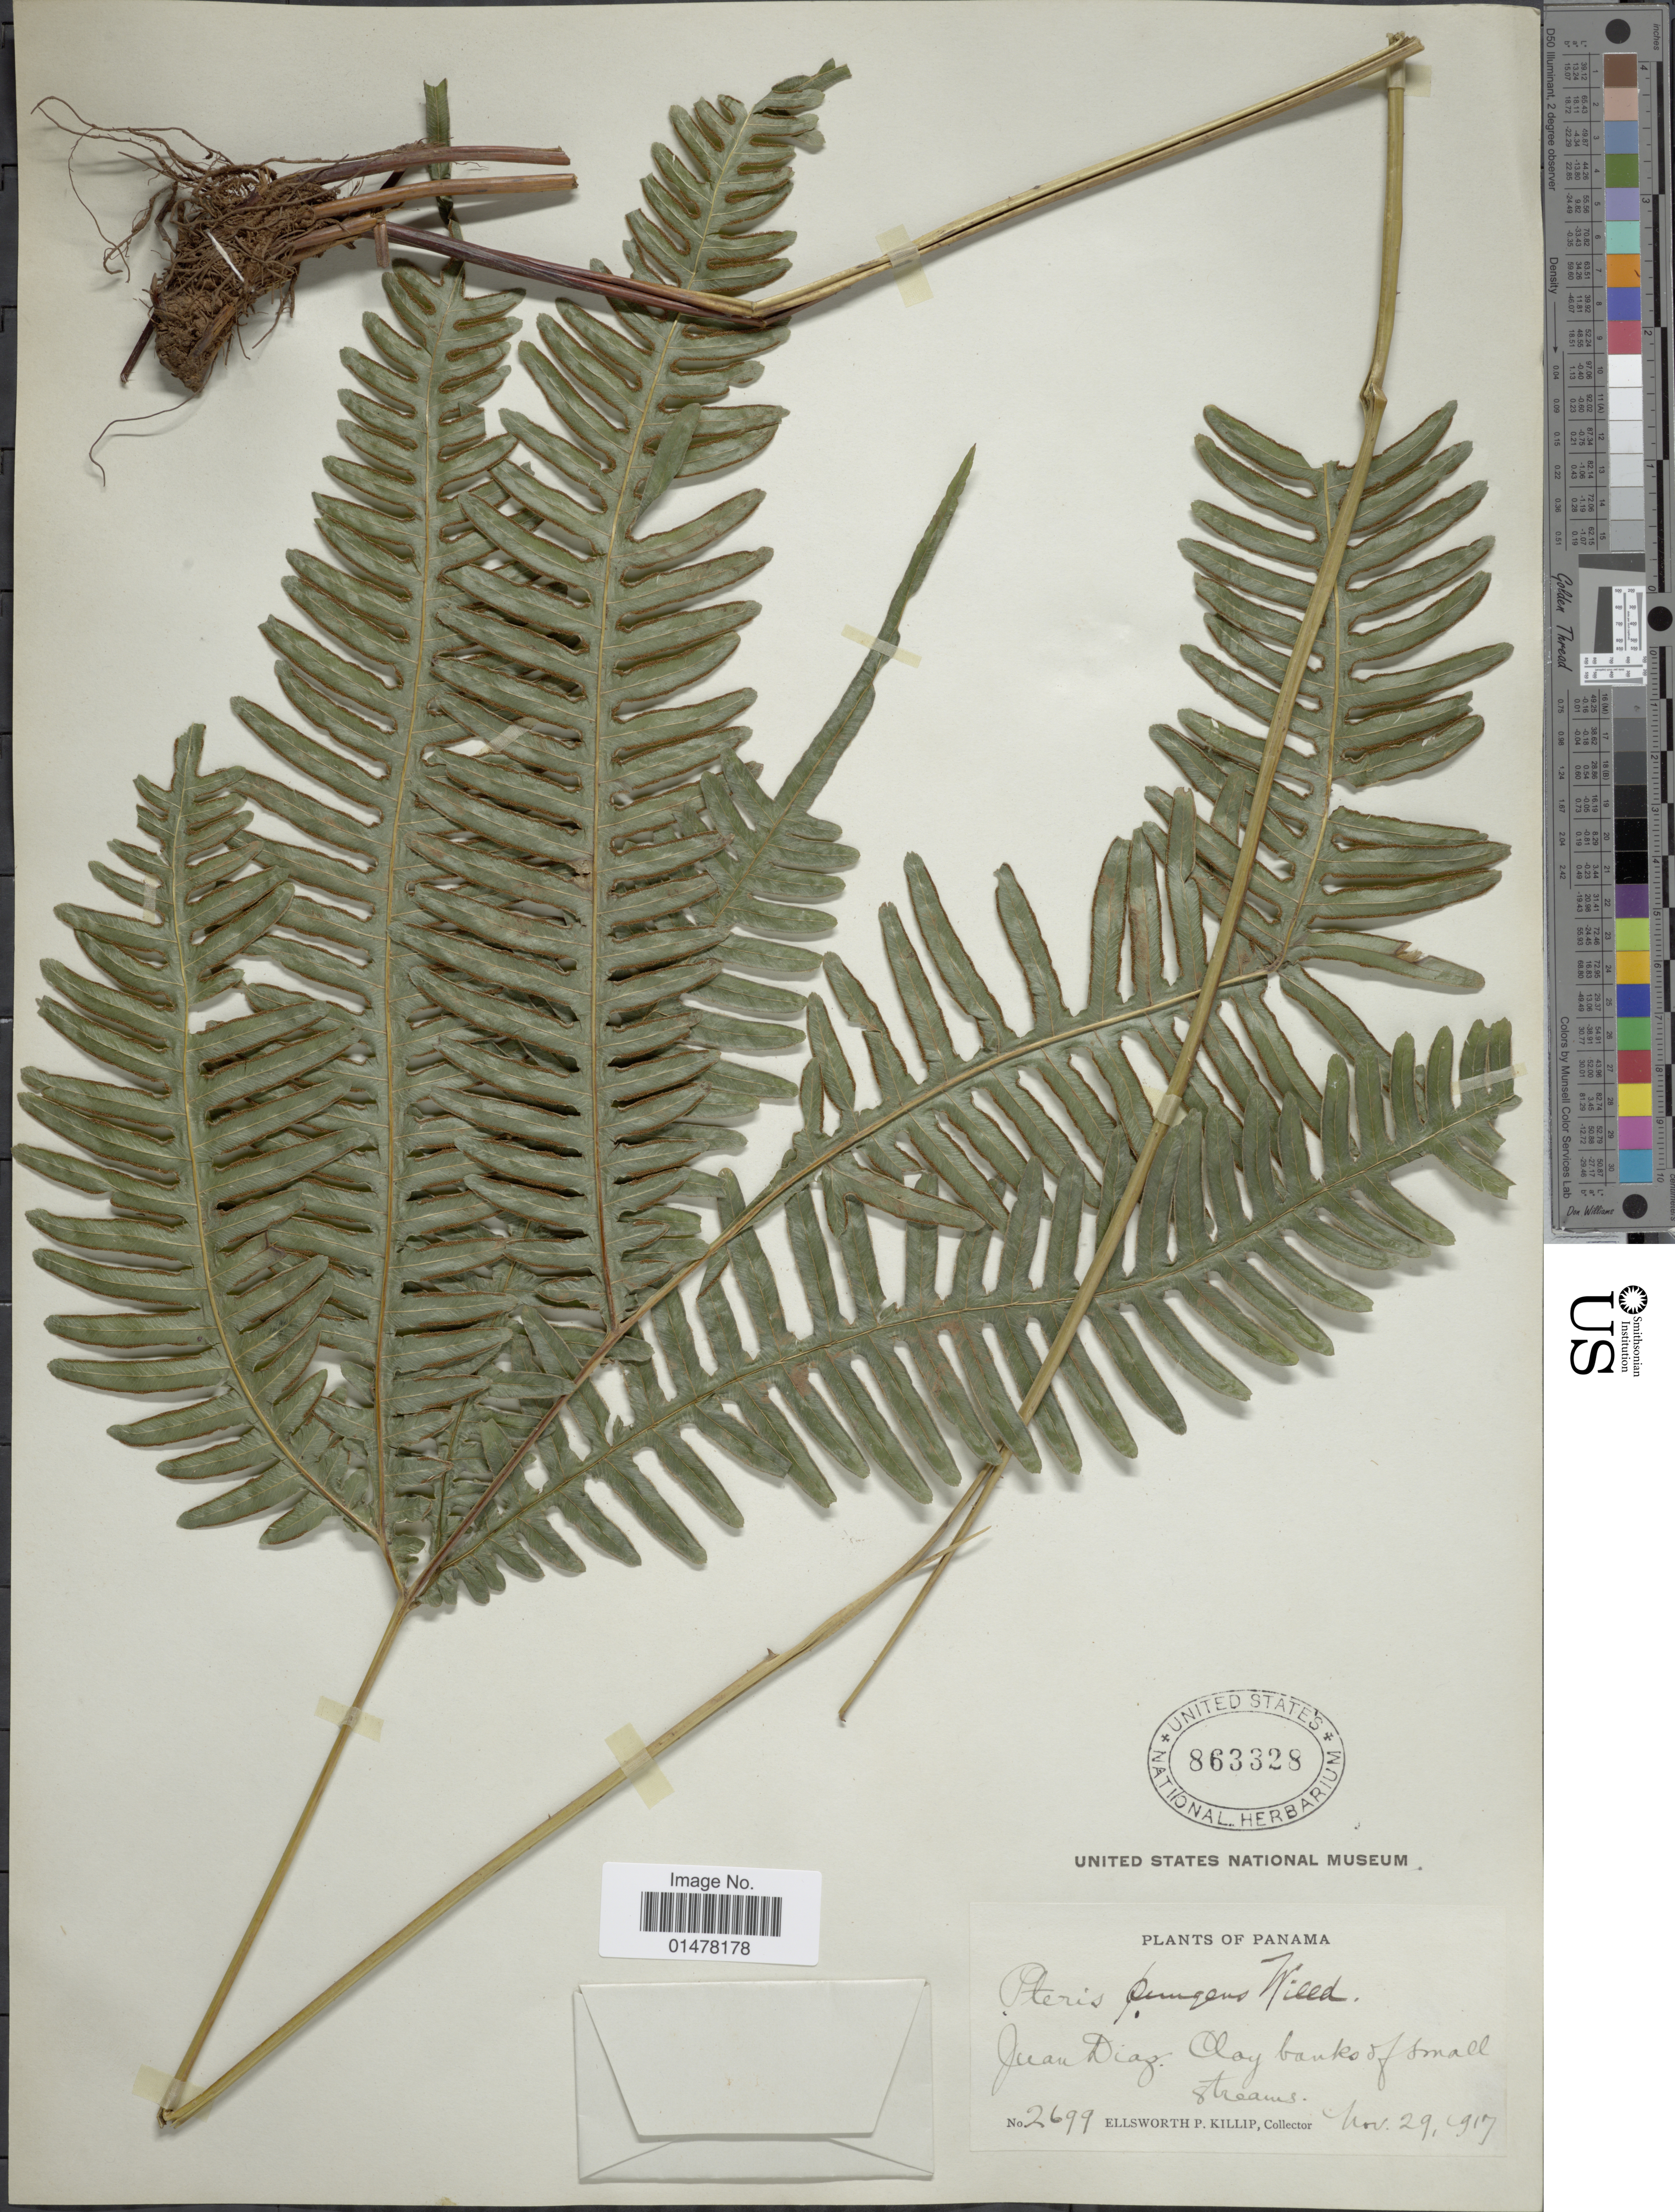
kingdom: Plantae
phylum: Tracheophyta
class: Polypodiopsida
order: Polypodiales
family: Pteridaceae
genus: Pteris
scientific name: Pteris pungens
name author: Willd.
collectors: E. P. Killip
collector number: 2699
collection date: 1917-11-29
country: Panama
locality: Plants of Panama, Juan Diaz, clay banks of small streams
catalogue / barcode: US 863328